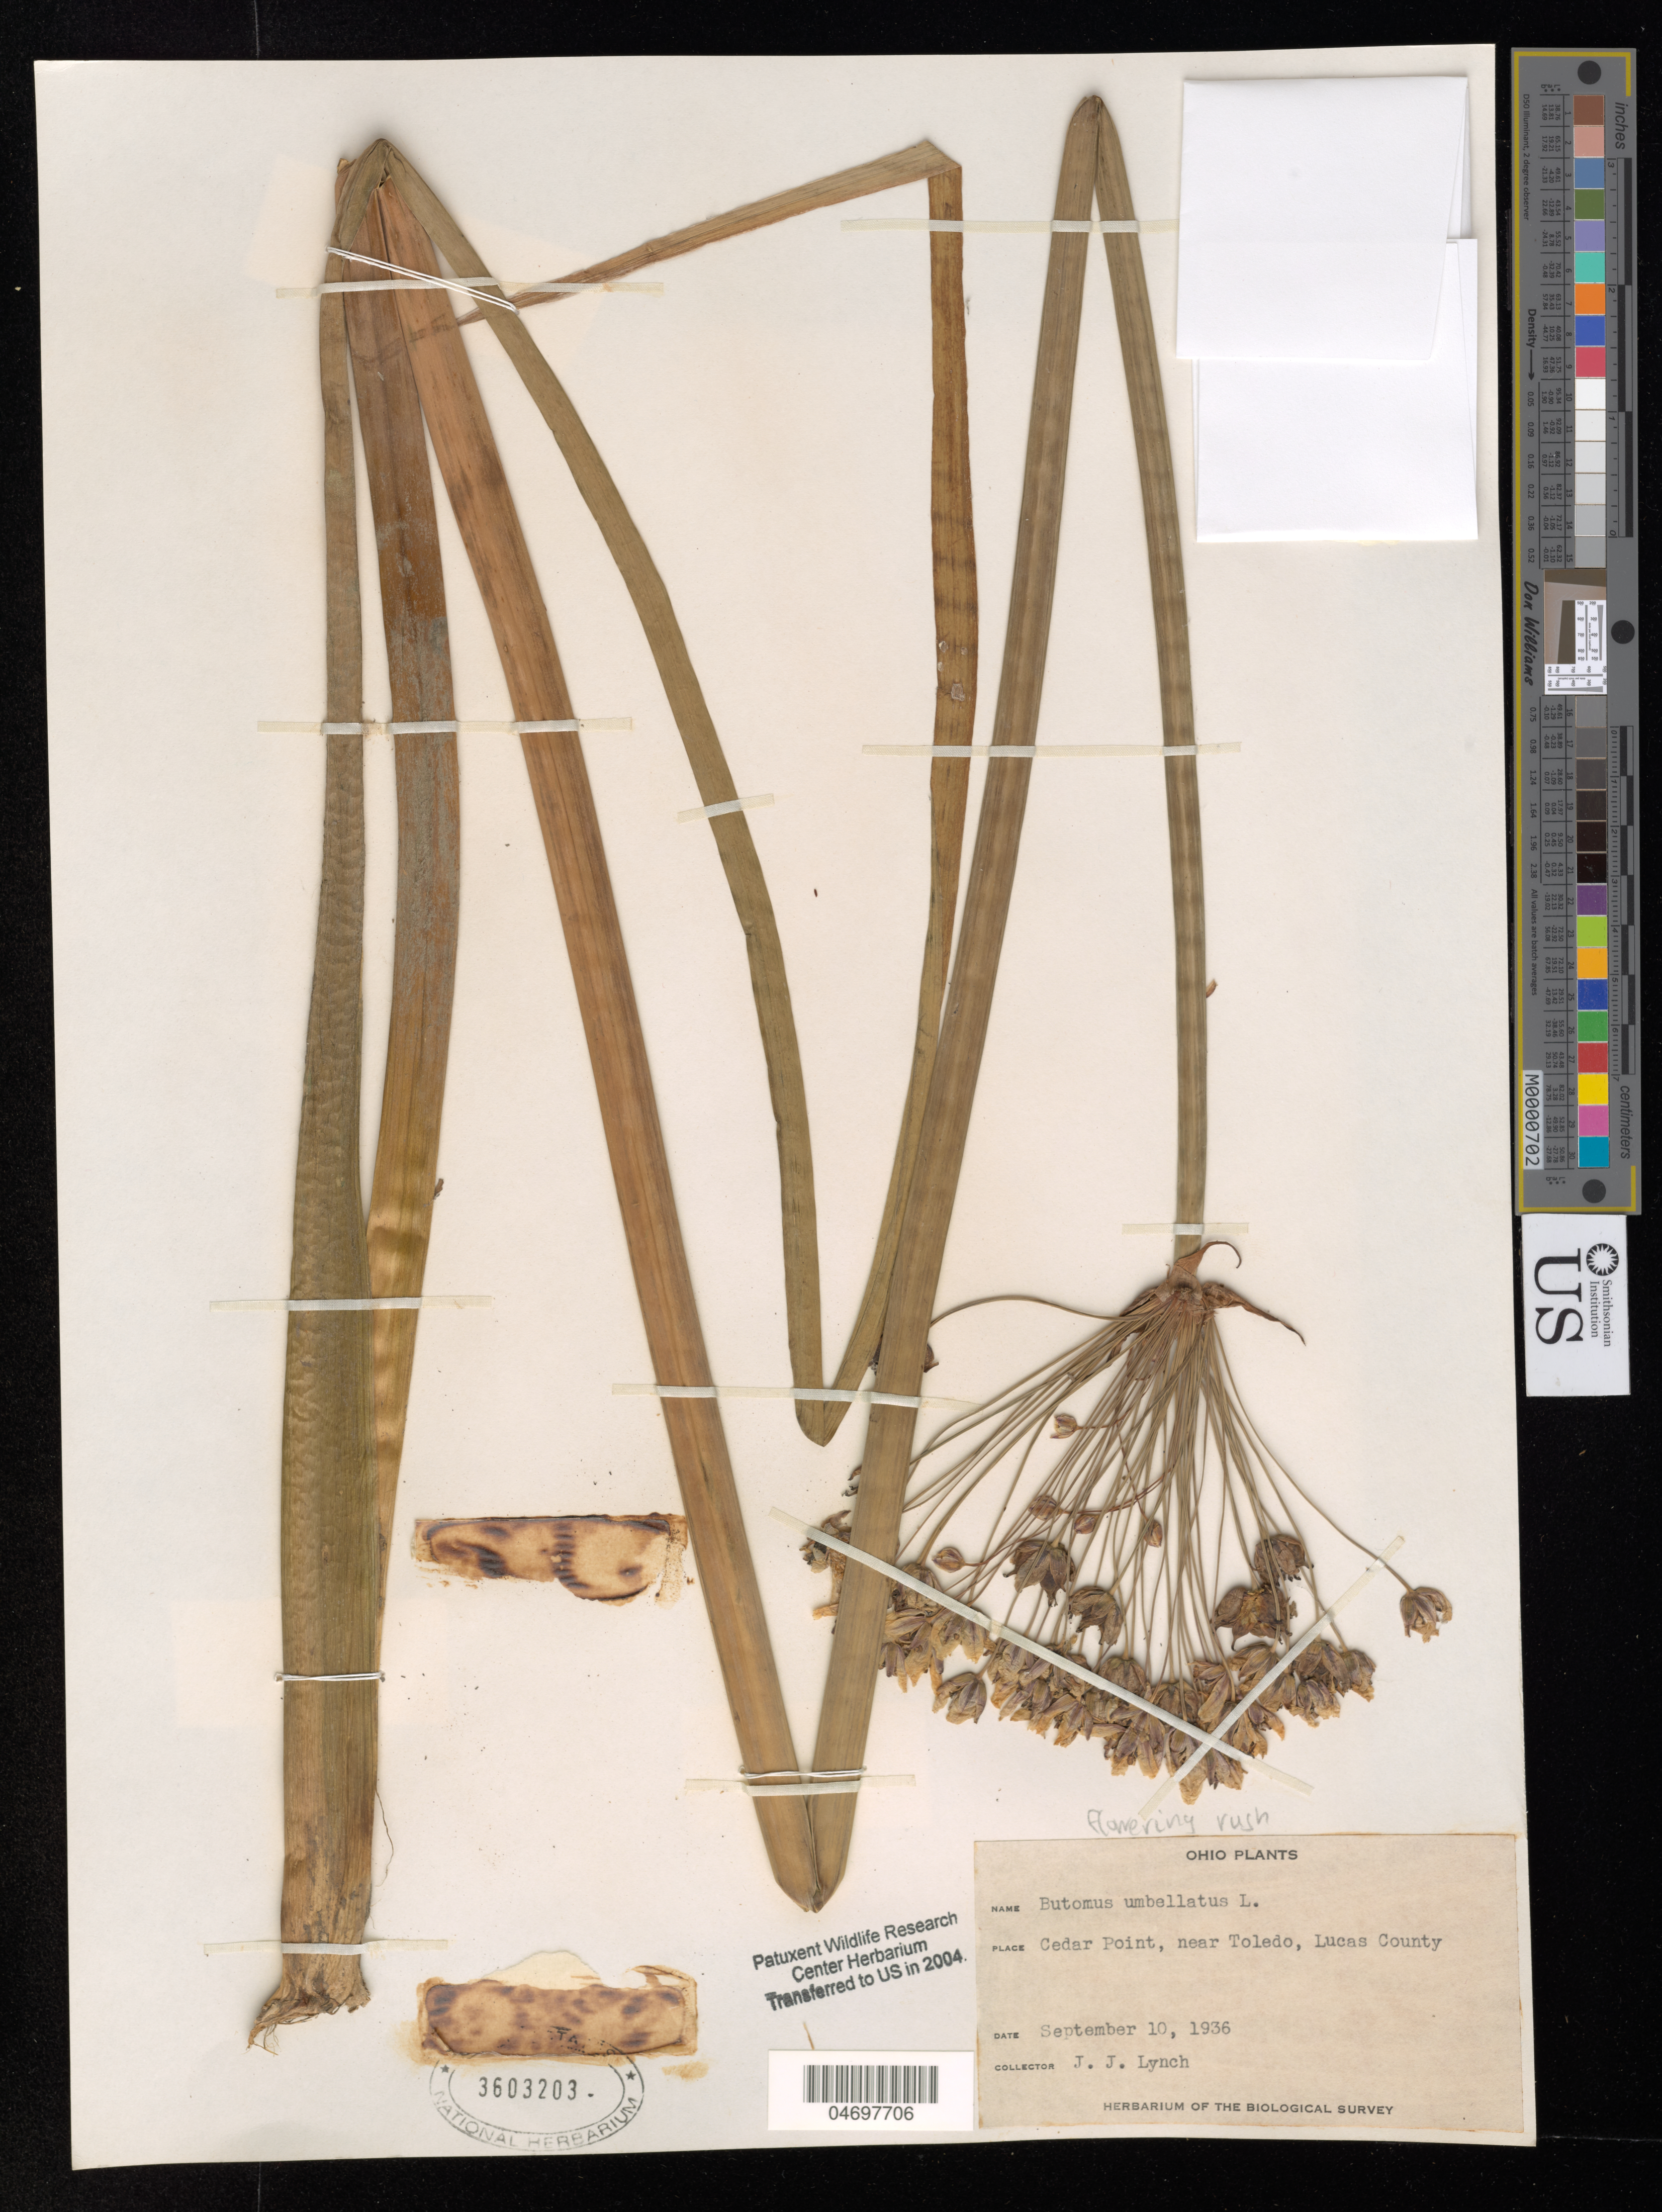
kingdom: Plantae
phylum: Tracheophyta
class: Liliopsida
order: Alismatales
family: Butomaceae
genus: Butomus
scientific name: Butomus umbellatus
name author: L.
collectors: J. Lynch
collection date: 1936-09-10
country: United States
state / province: Ohio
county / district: Lucas Co.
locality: Cedar Point, near Toledo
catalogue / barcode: US 3603203